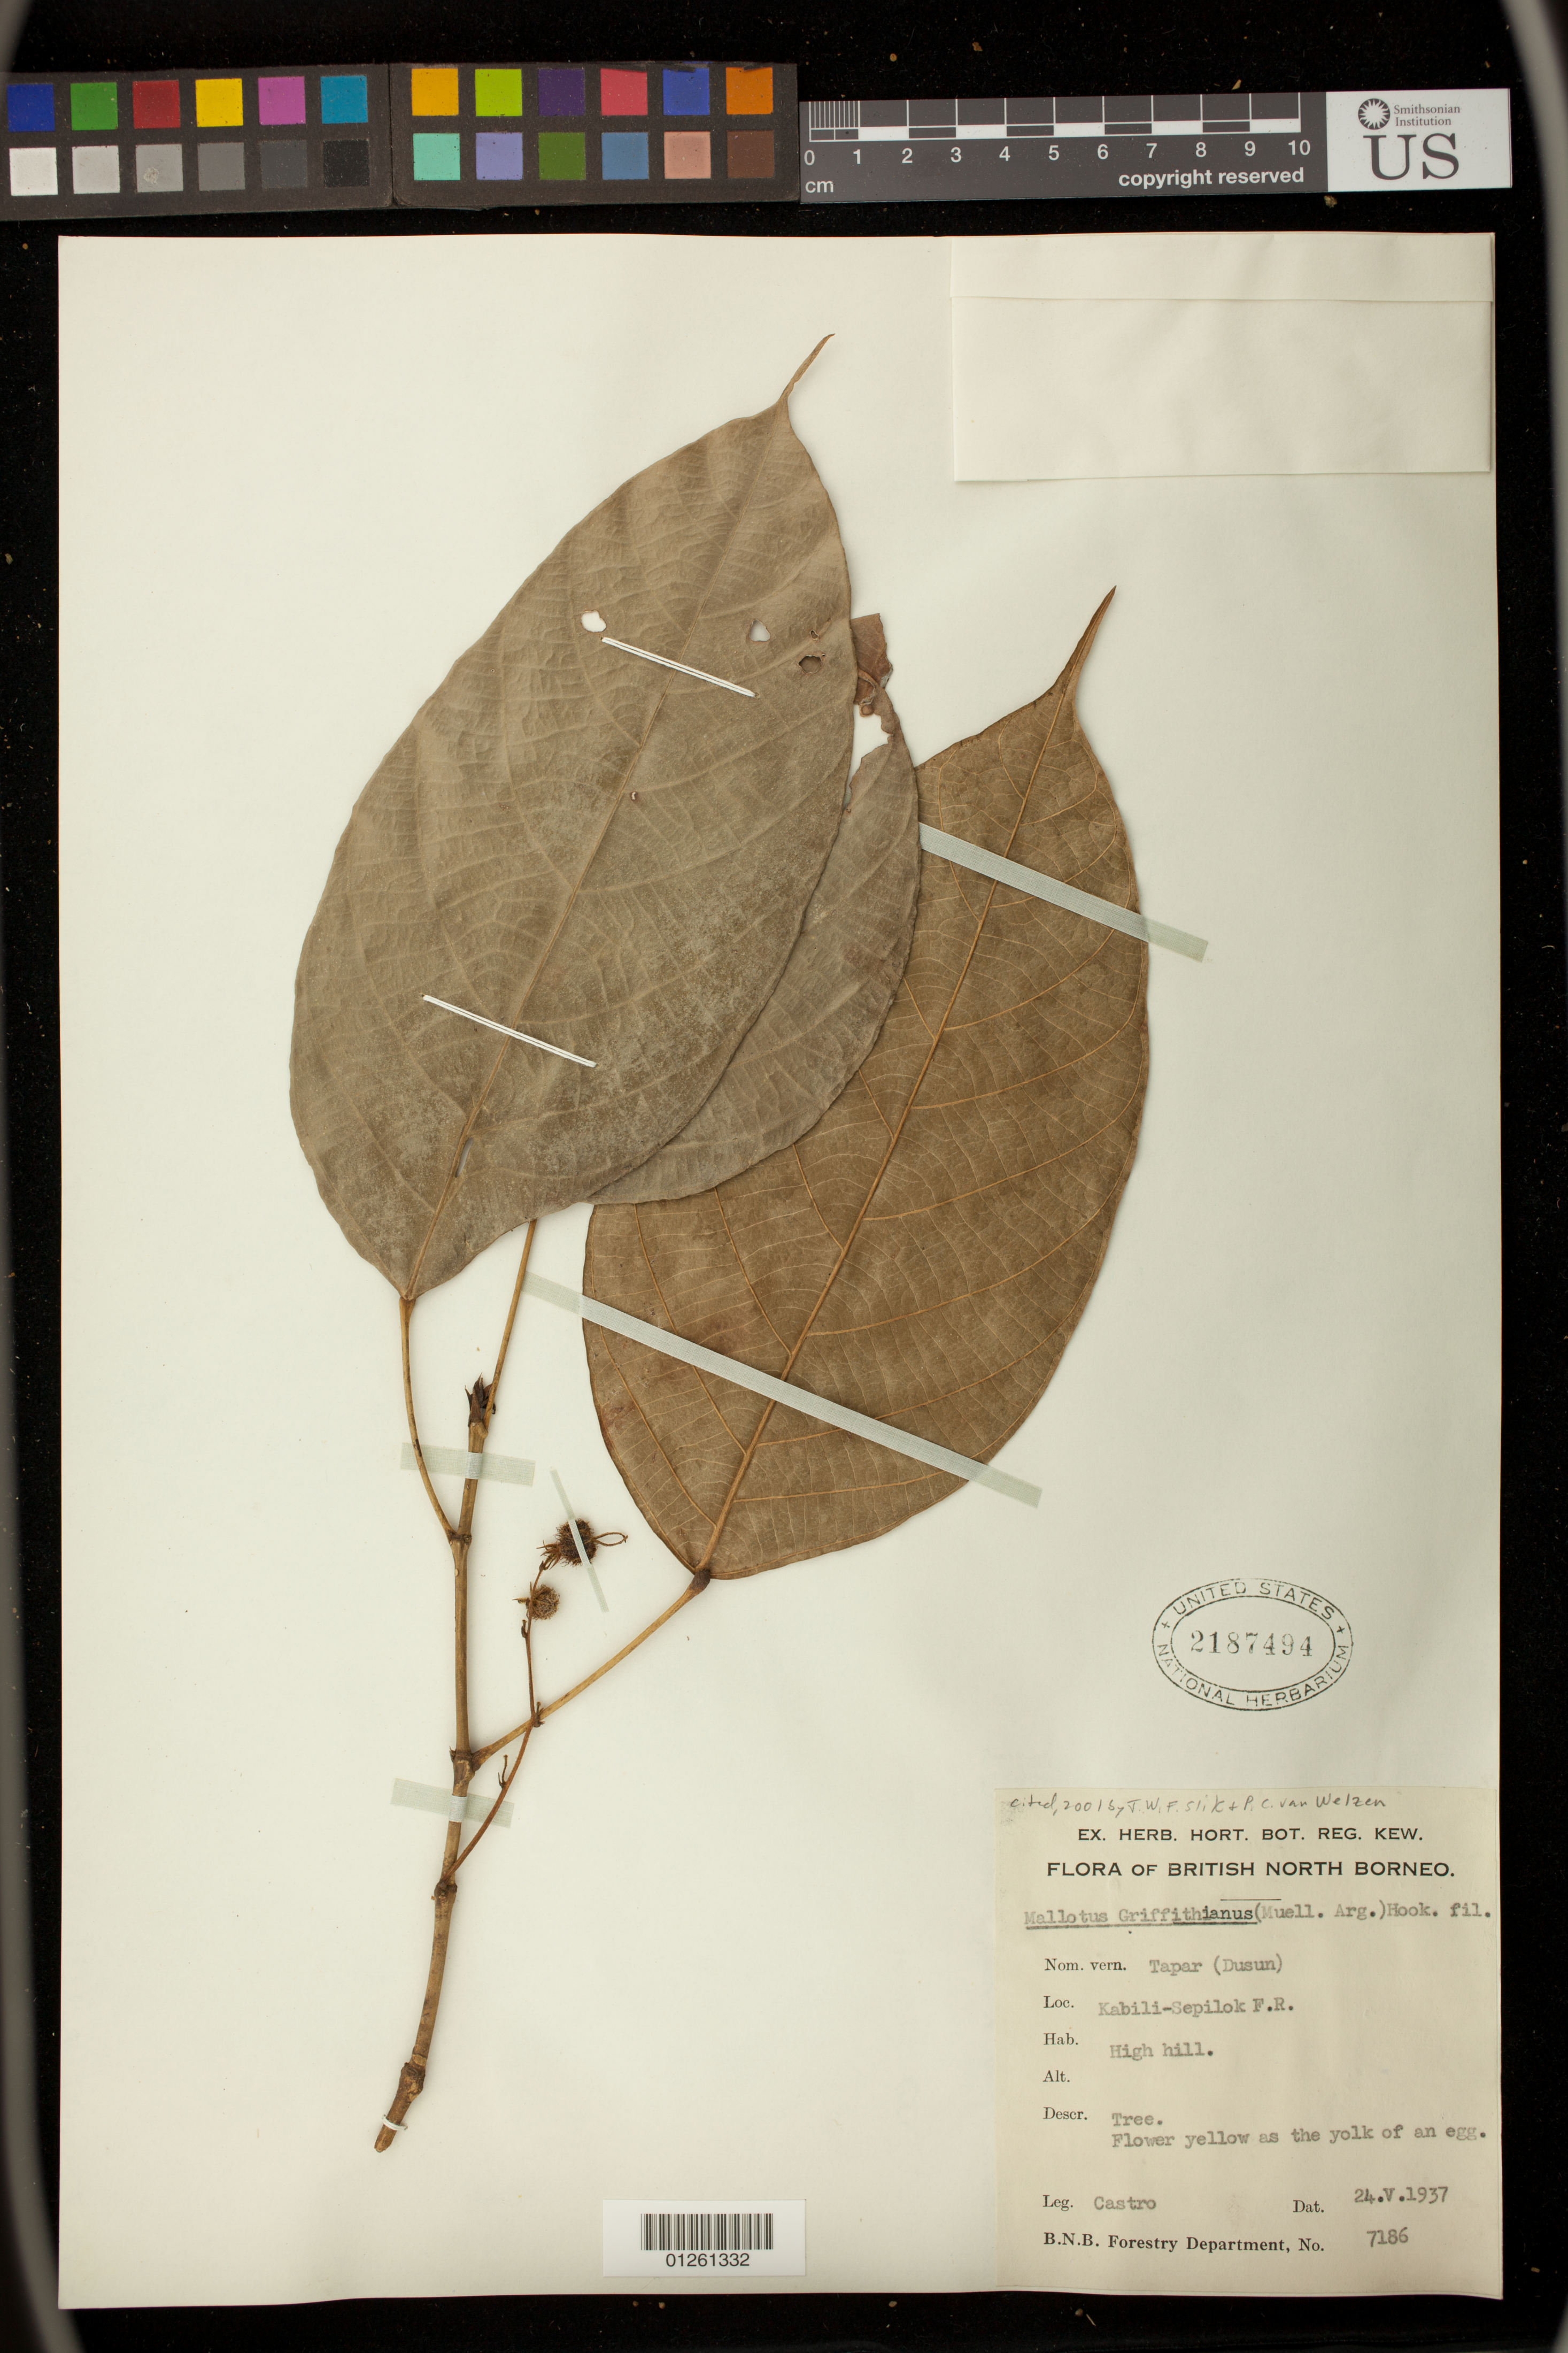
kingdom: Plantae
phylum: Tracheophyta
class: Magnoliopsida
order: Malpighiales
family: Euphorbiaceae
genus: Hancea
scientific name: Hancea griffithiana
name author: (Müll. Arg.) S.E.C. Sierra et al.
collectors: -. Castro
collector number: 7186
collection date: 1937-05-24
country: Malaysia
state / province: Sabah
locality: Kabili-Sepilok Forest Reserve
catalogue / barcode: US 2187494